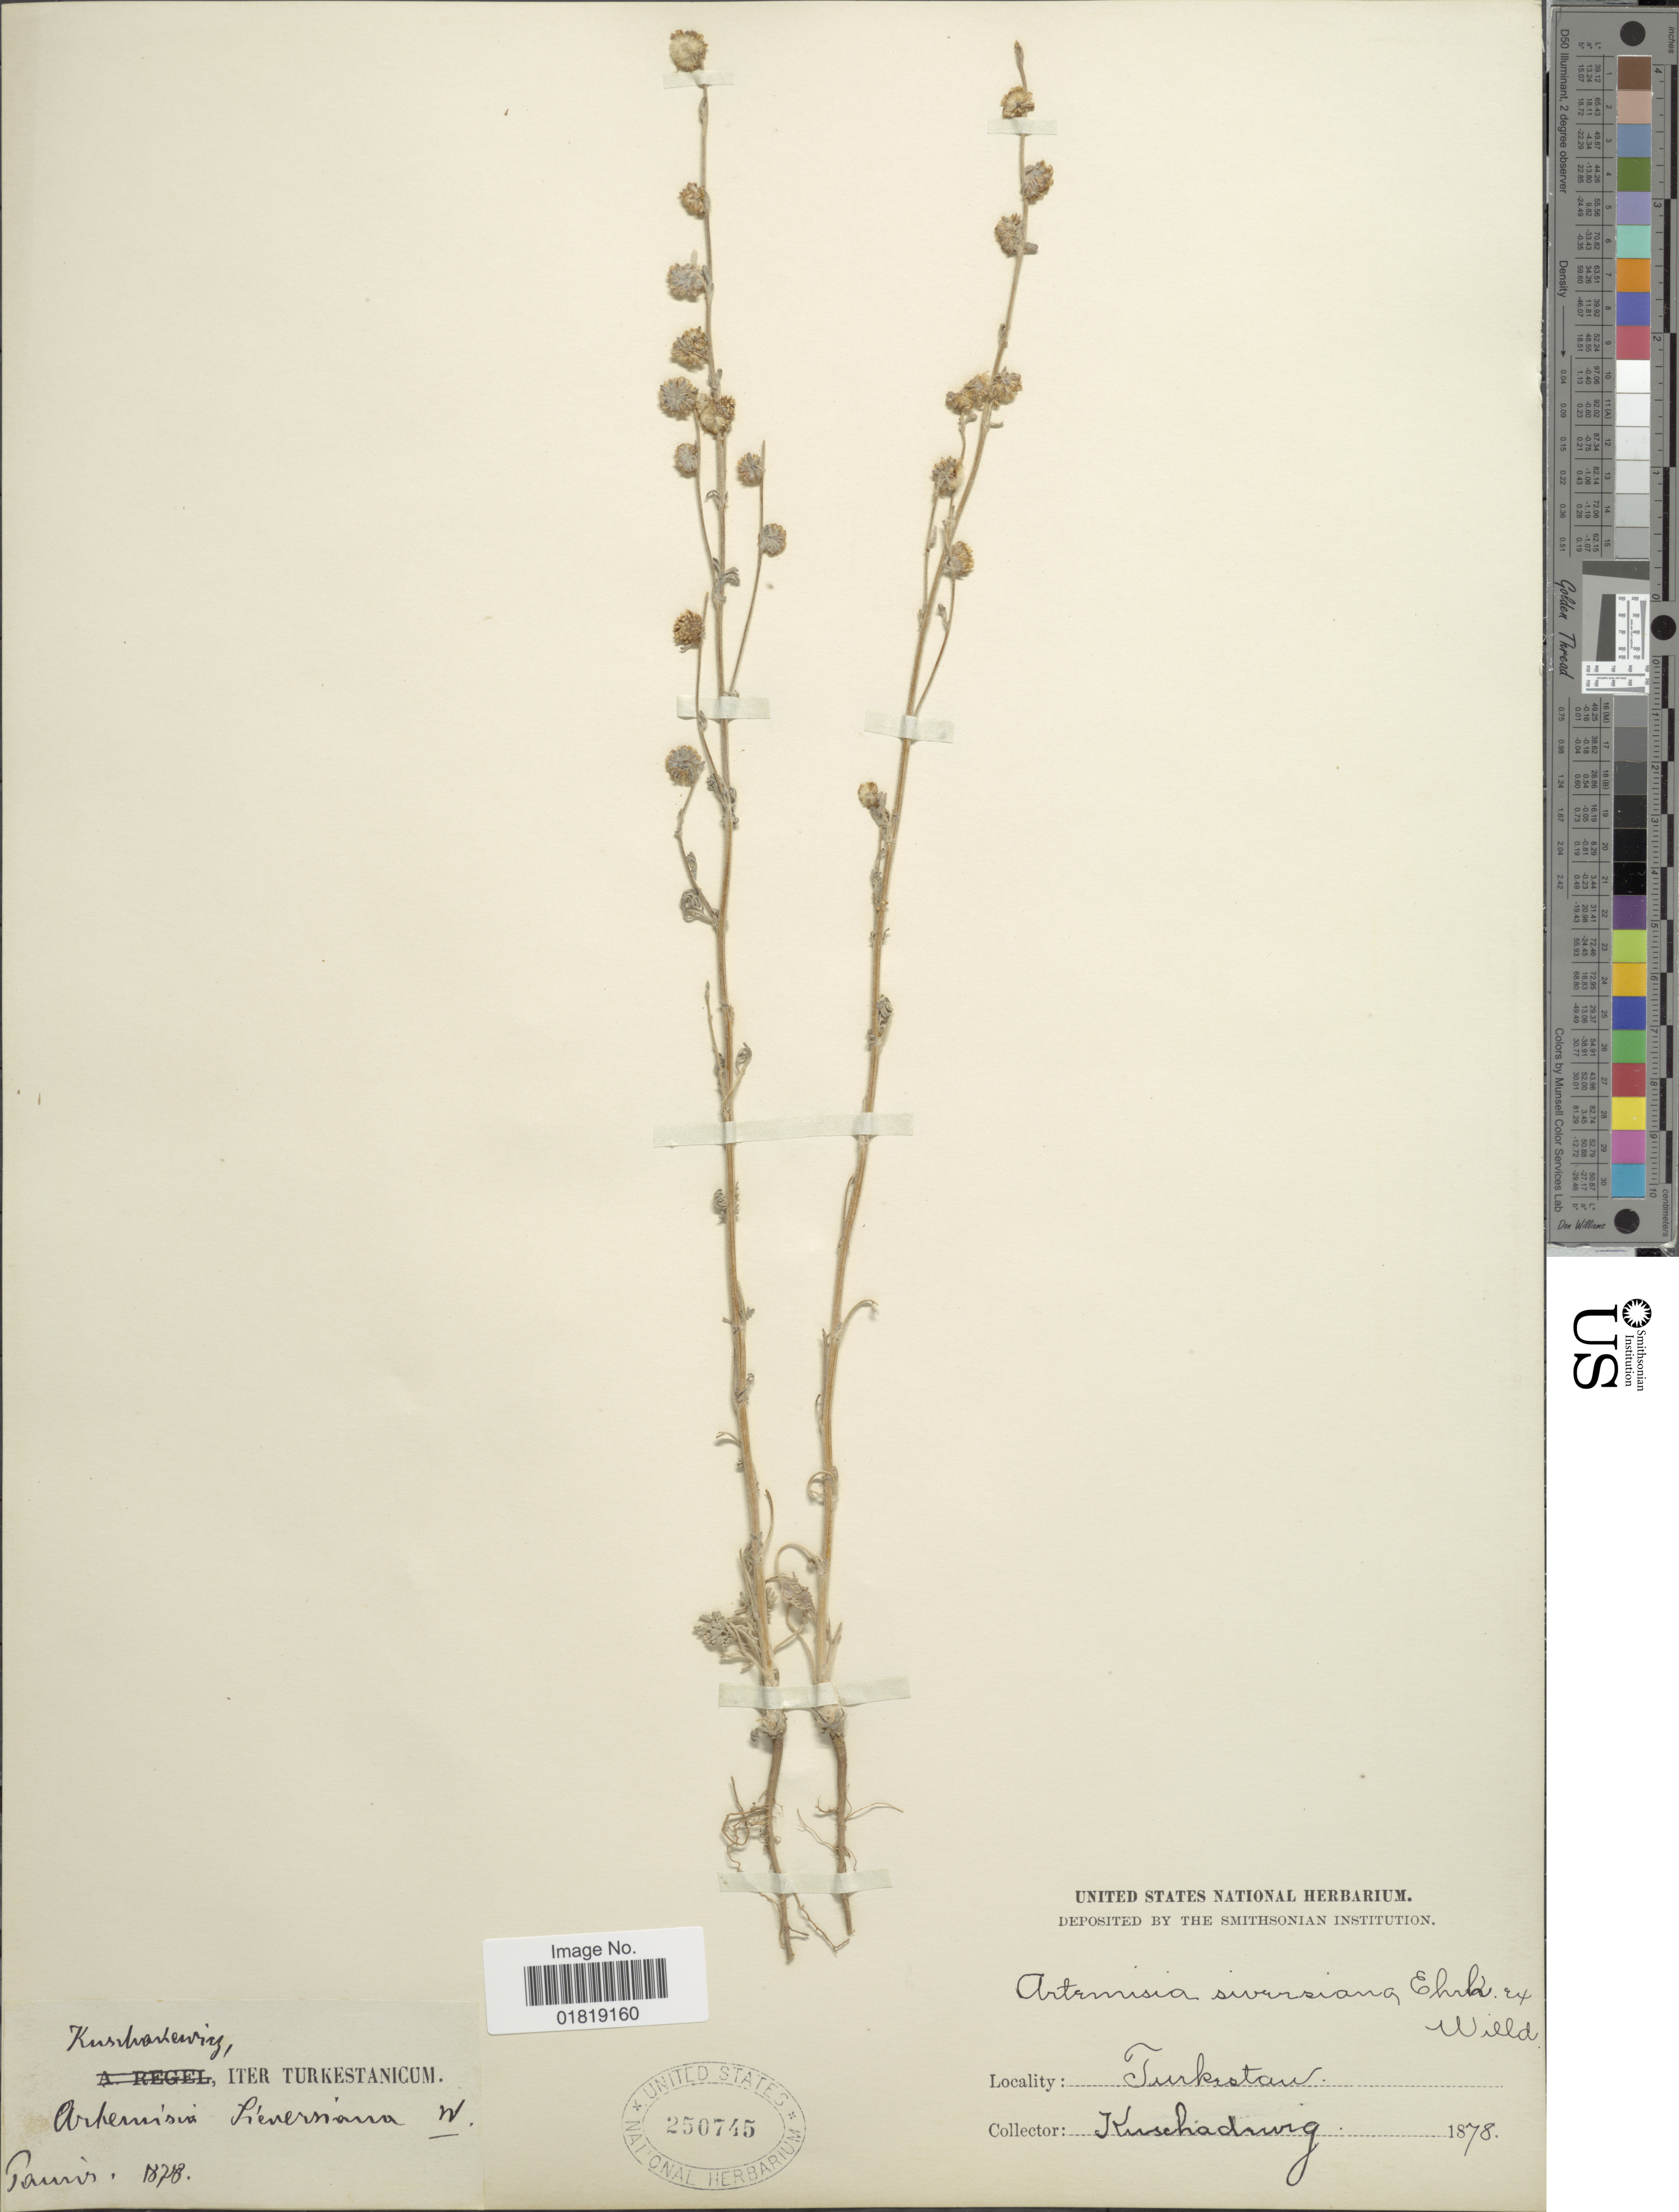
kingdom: Plantae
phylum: Tracheophyta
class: Magnoliopsida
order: Asterales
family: Asteraceae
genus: Artemisia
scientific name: Artemisia sieversiana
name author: Willd.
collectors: Kuschadewig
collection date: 1878-01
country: Kazakhstan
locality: Turkstan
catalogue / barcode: US 250745